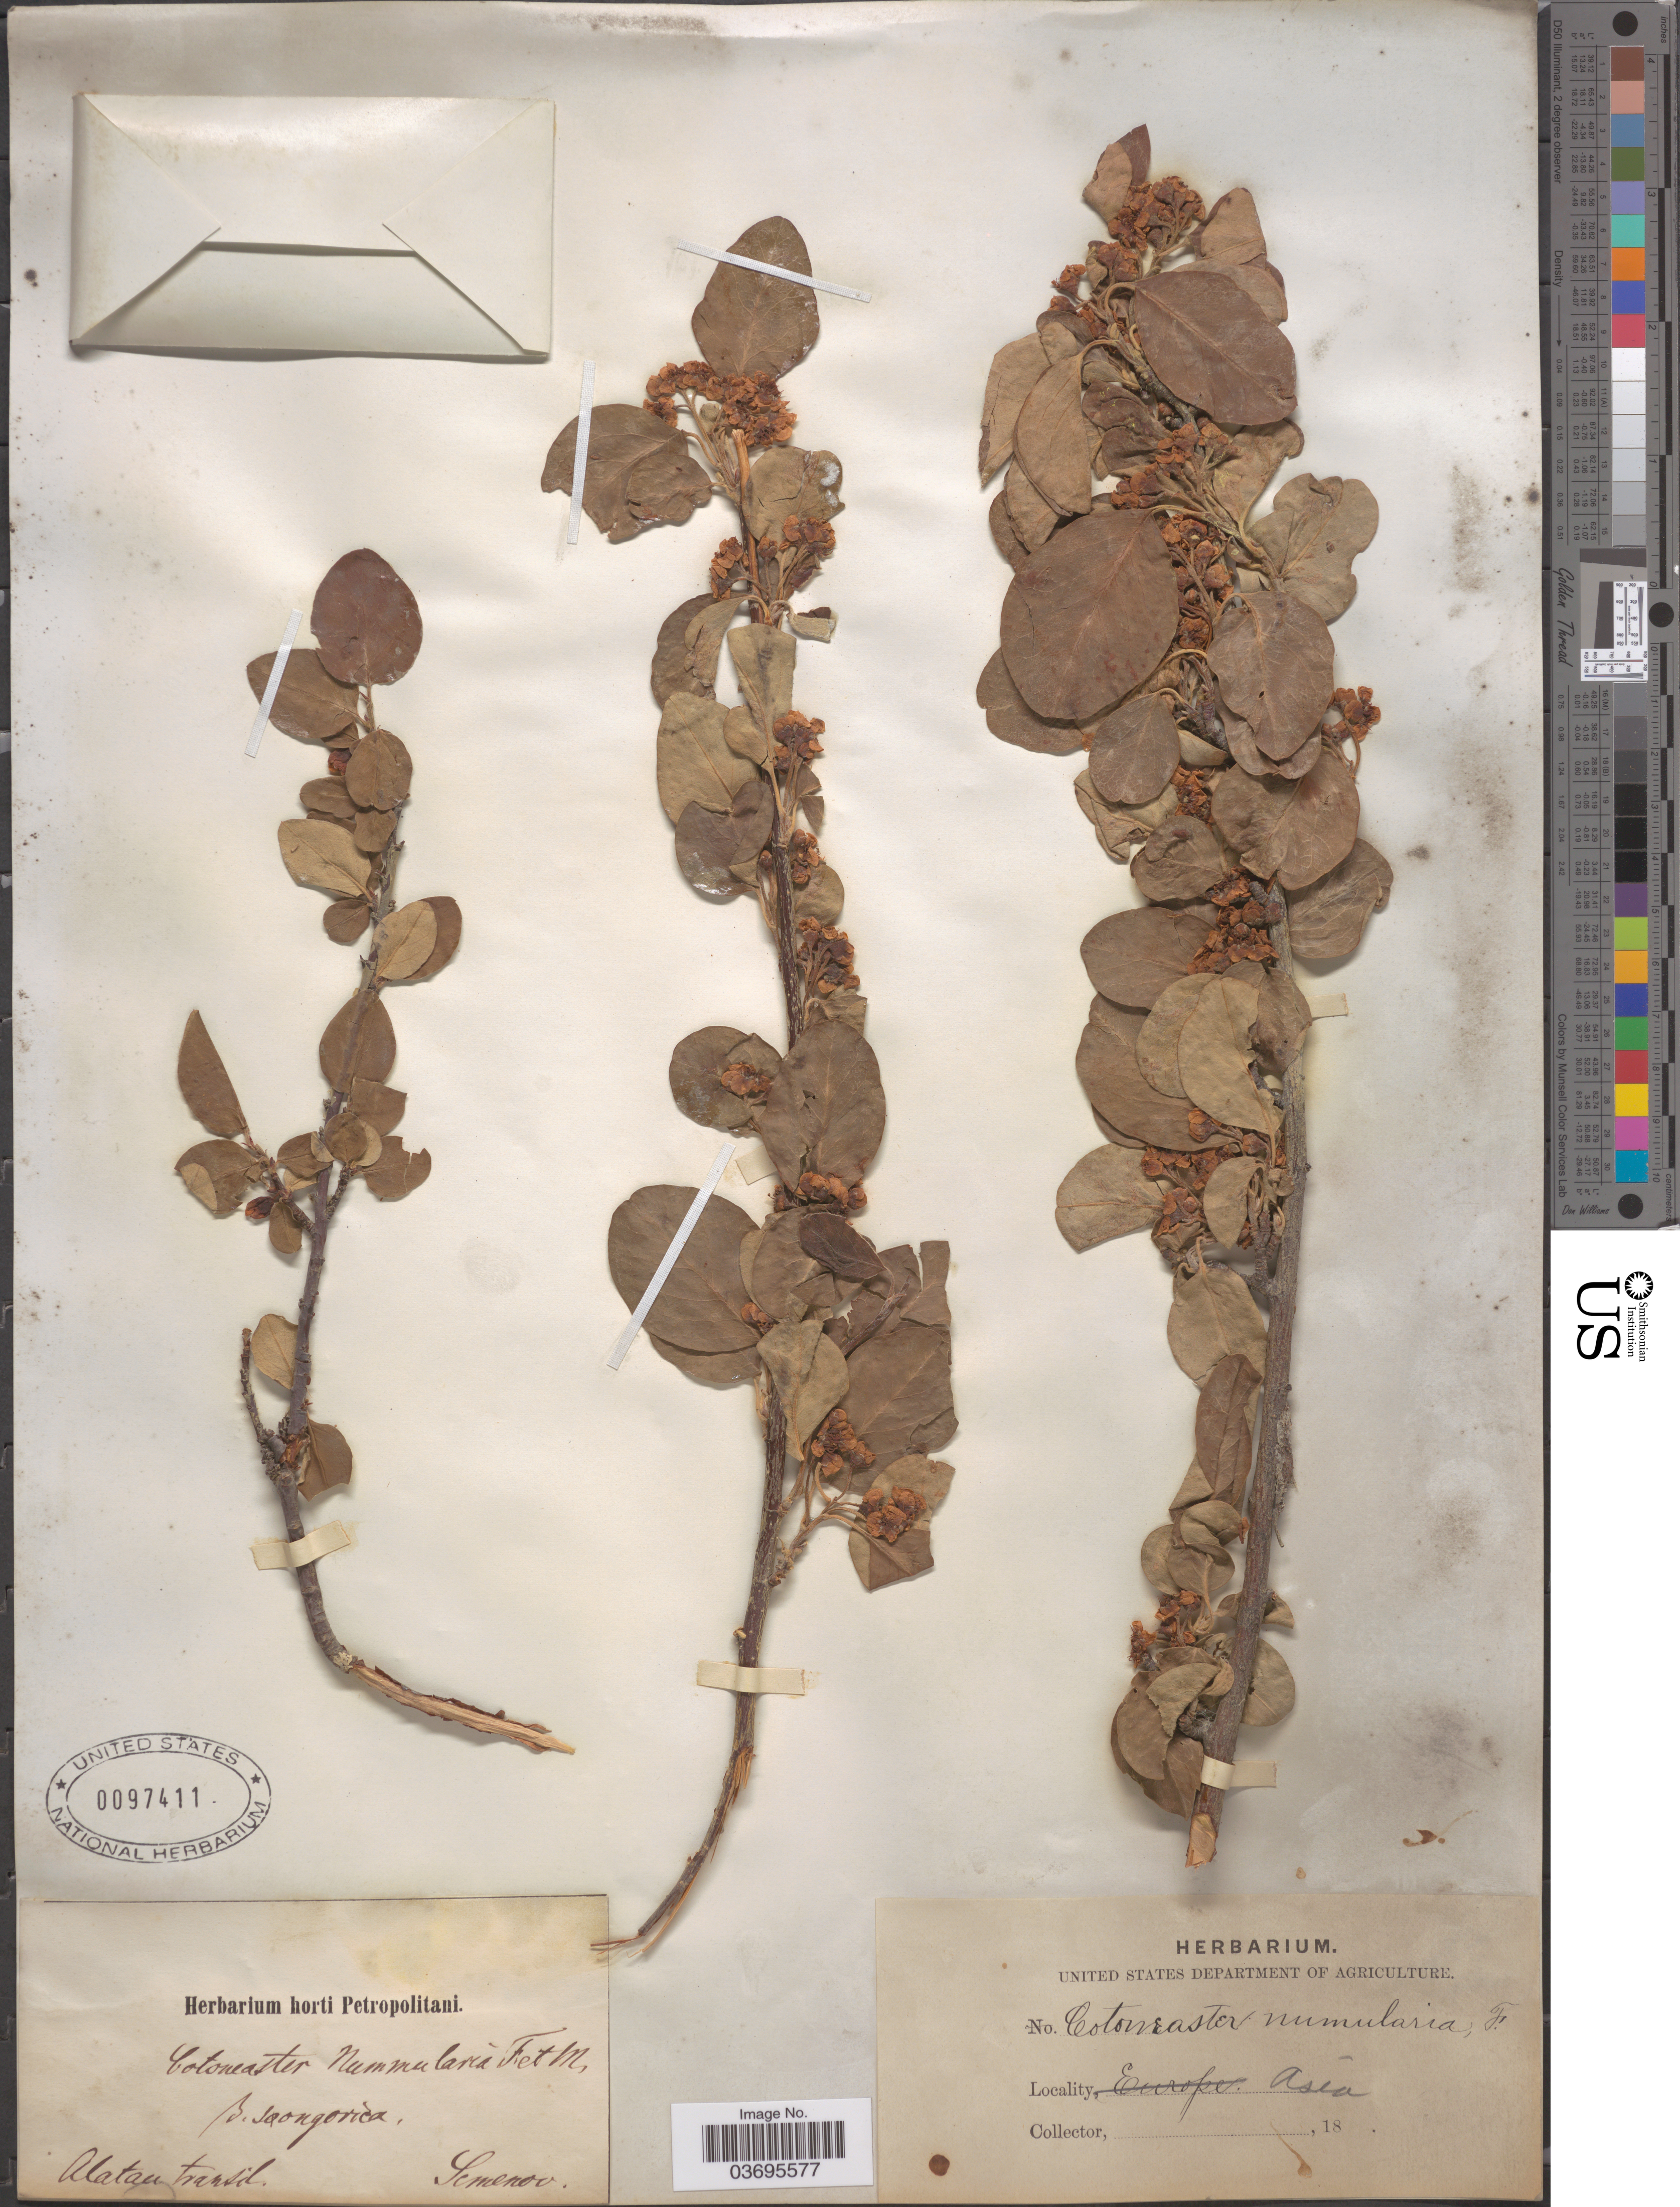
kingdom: Plantae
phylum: Tracheophyta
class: Magnoliopsida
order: Rosales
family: Rosaceae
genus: Cotoneaster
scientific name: Cotoneaster nummularius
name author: Lindl.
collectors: -- Semenov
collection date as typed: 18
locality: Alatau transit. Asia. [interpreted]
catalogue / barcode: US 97411